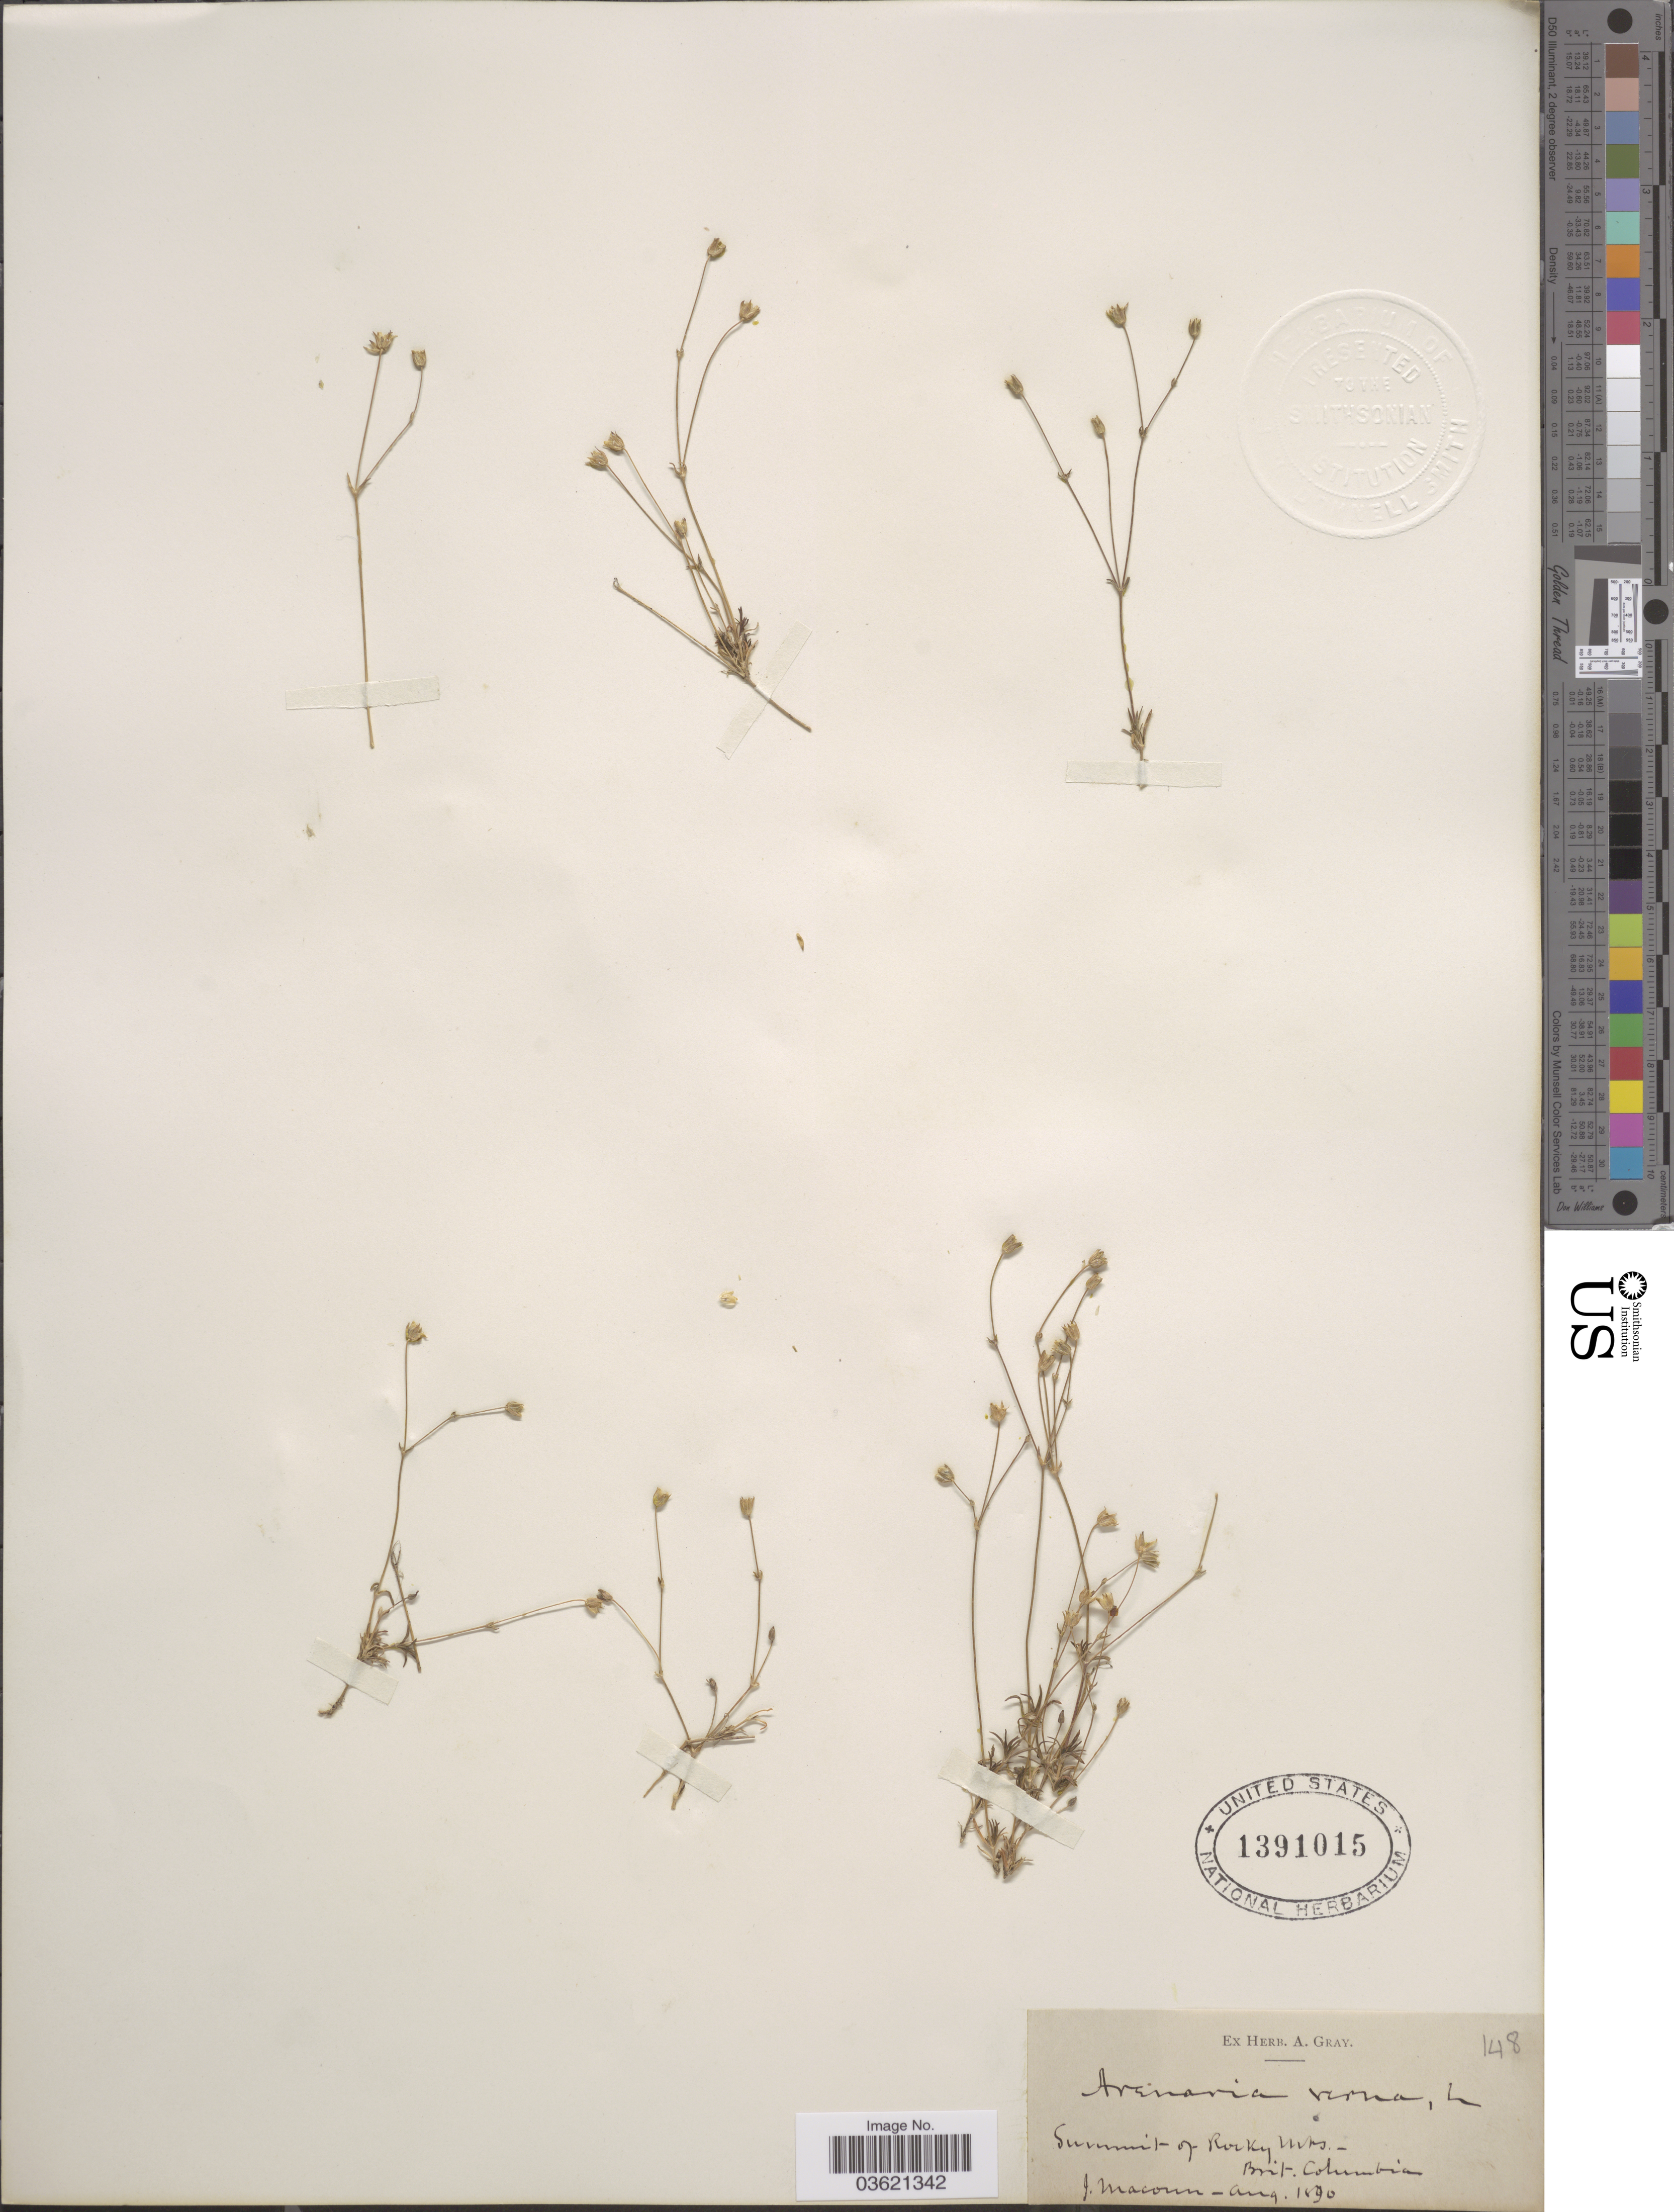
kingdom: Plantae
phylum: Tracheophyta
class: Magnoliopsida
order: Caryophyllales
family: Caryophyllaceae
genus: Arenaria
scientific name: Arenaria verna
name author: L.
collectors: J. Macoun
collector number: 148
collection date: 1890-08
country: Canada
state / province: British Columbia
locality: Summit of Rocky Mts.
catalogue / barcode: US 1391015